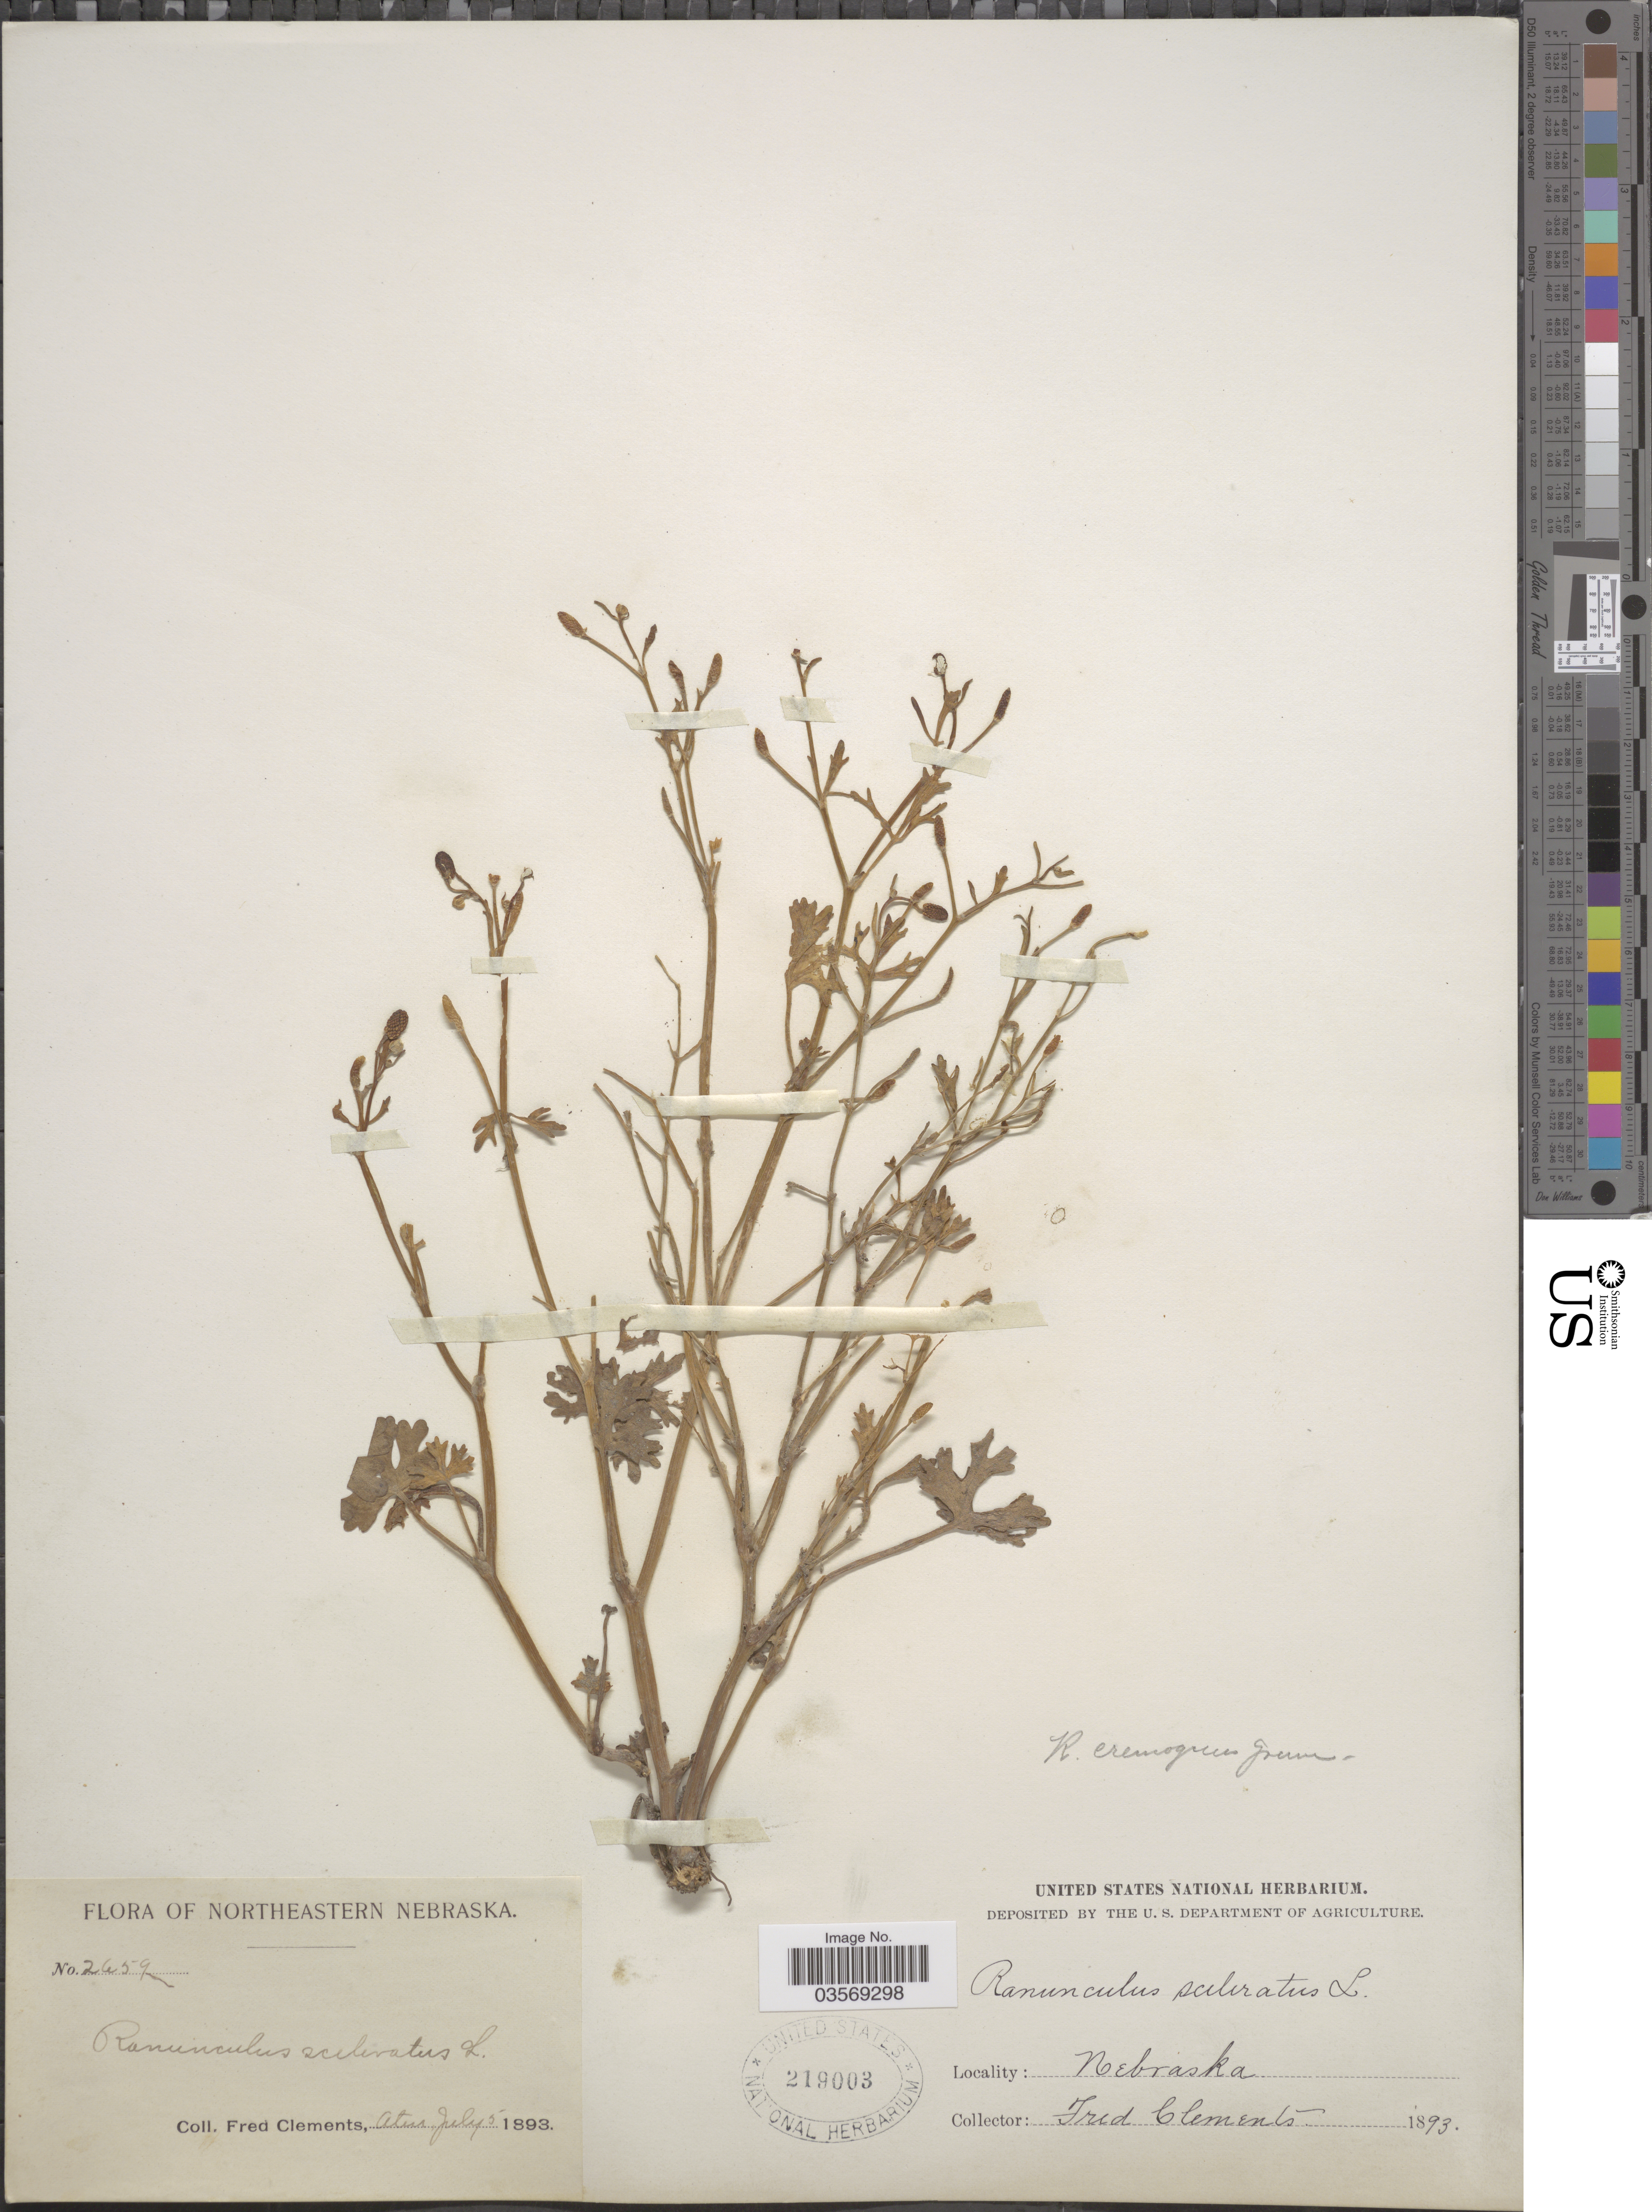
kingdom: Plantae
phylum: Tracheophyta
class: Magnoliopsida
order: Ranunculales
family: Ranunculaceae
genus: Ranunculus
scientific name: Ranunculus sceleratus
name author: L.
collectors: F. Clements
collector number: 2659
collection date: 1893-07-05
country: United States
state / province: Nebraska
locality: Northeastern Nebraska. Aten.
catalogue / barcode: US 219003